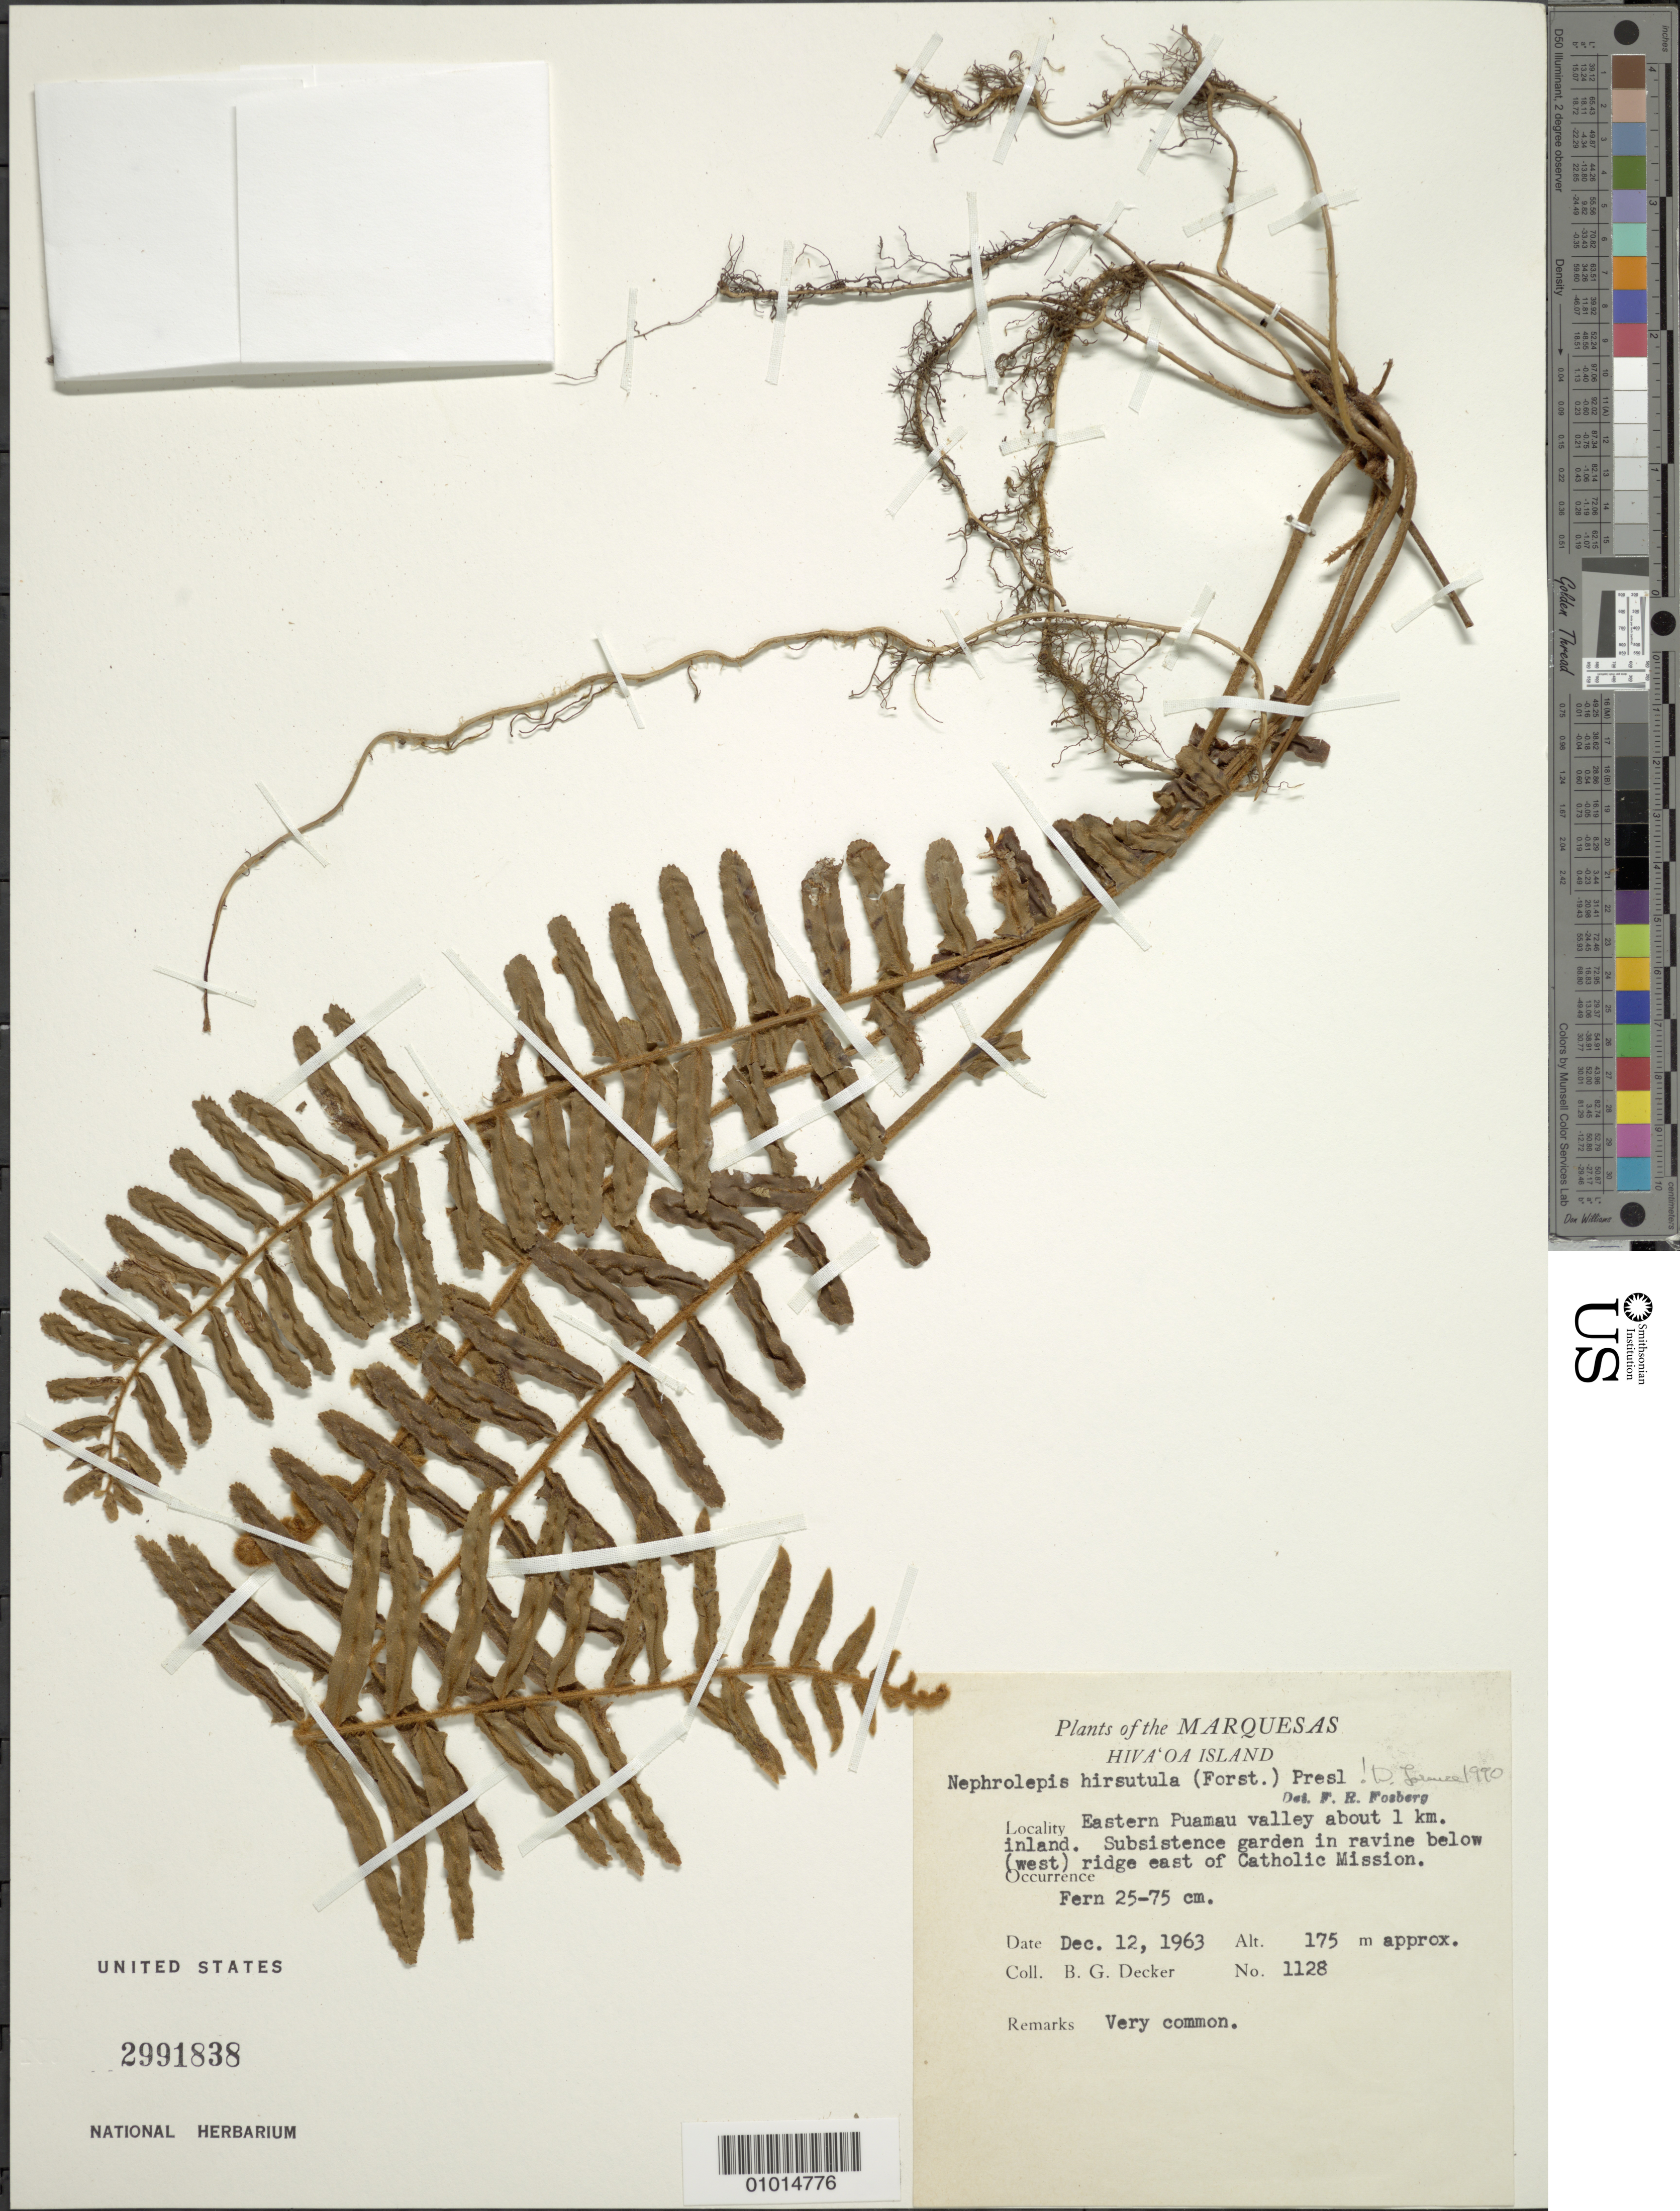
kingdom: Plantae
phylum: Tracheophyta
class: Polypodiopsida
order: Polypodiales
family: Nephrolepidaceae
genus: Nephrolepis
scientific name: Nephrolepis hirsutula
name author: (G. Forst.) C. Presl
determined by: Lorence, David H., (PTBG), National Tropical Botanical Garden (UNITED STATES)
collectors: B. G. Decker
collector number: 1128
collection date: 1963-12-12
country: French Polynesia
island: Hiva Oa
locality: E Puamau Valley, about 1 km inland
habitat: Subsistence garden in ravine below (west) ridge east of Catholic Mission; very common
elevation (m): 175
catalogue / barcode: US 2991838